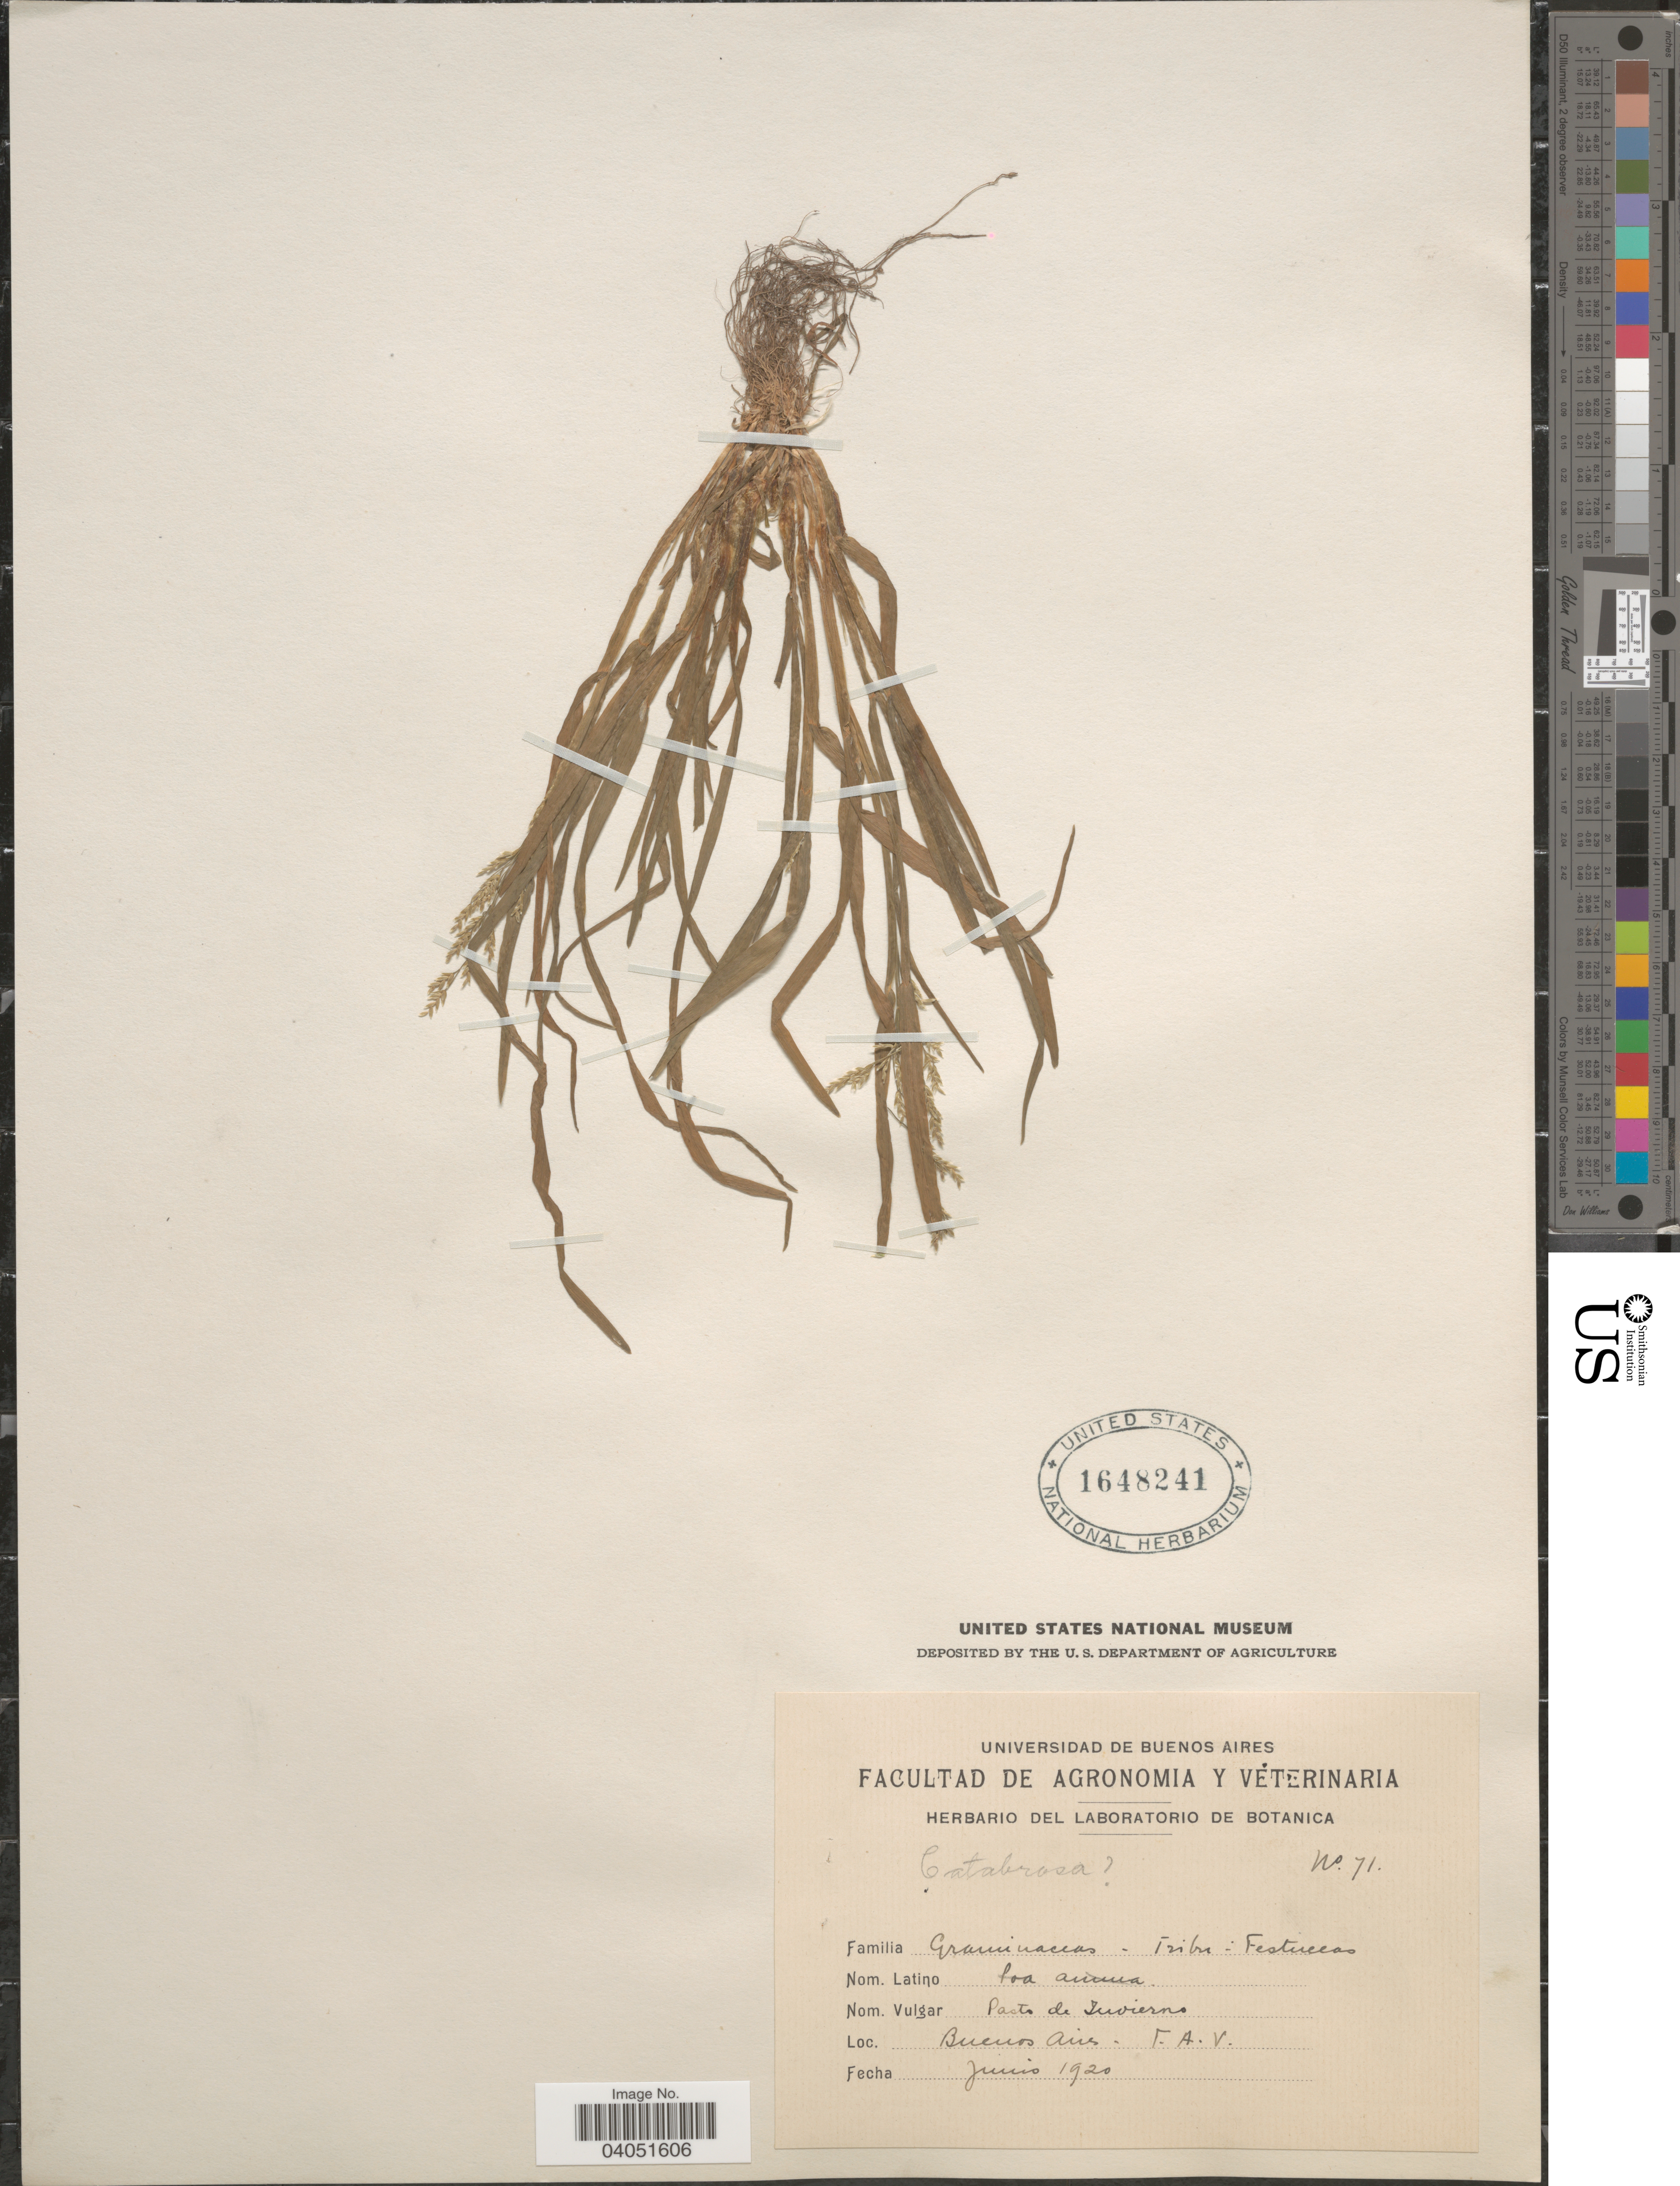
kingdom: Plantae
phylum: Tracheophyta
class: Liliopsida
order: Poales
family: Poaceae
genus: Puccinellia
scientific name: Puccinellia sp.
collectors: Ex herb. Laboratorio de Botanica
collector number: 71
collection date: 1920-06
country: Argentina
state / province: Buenos Aires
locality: F. A. V.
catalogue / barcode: US 1648241